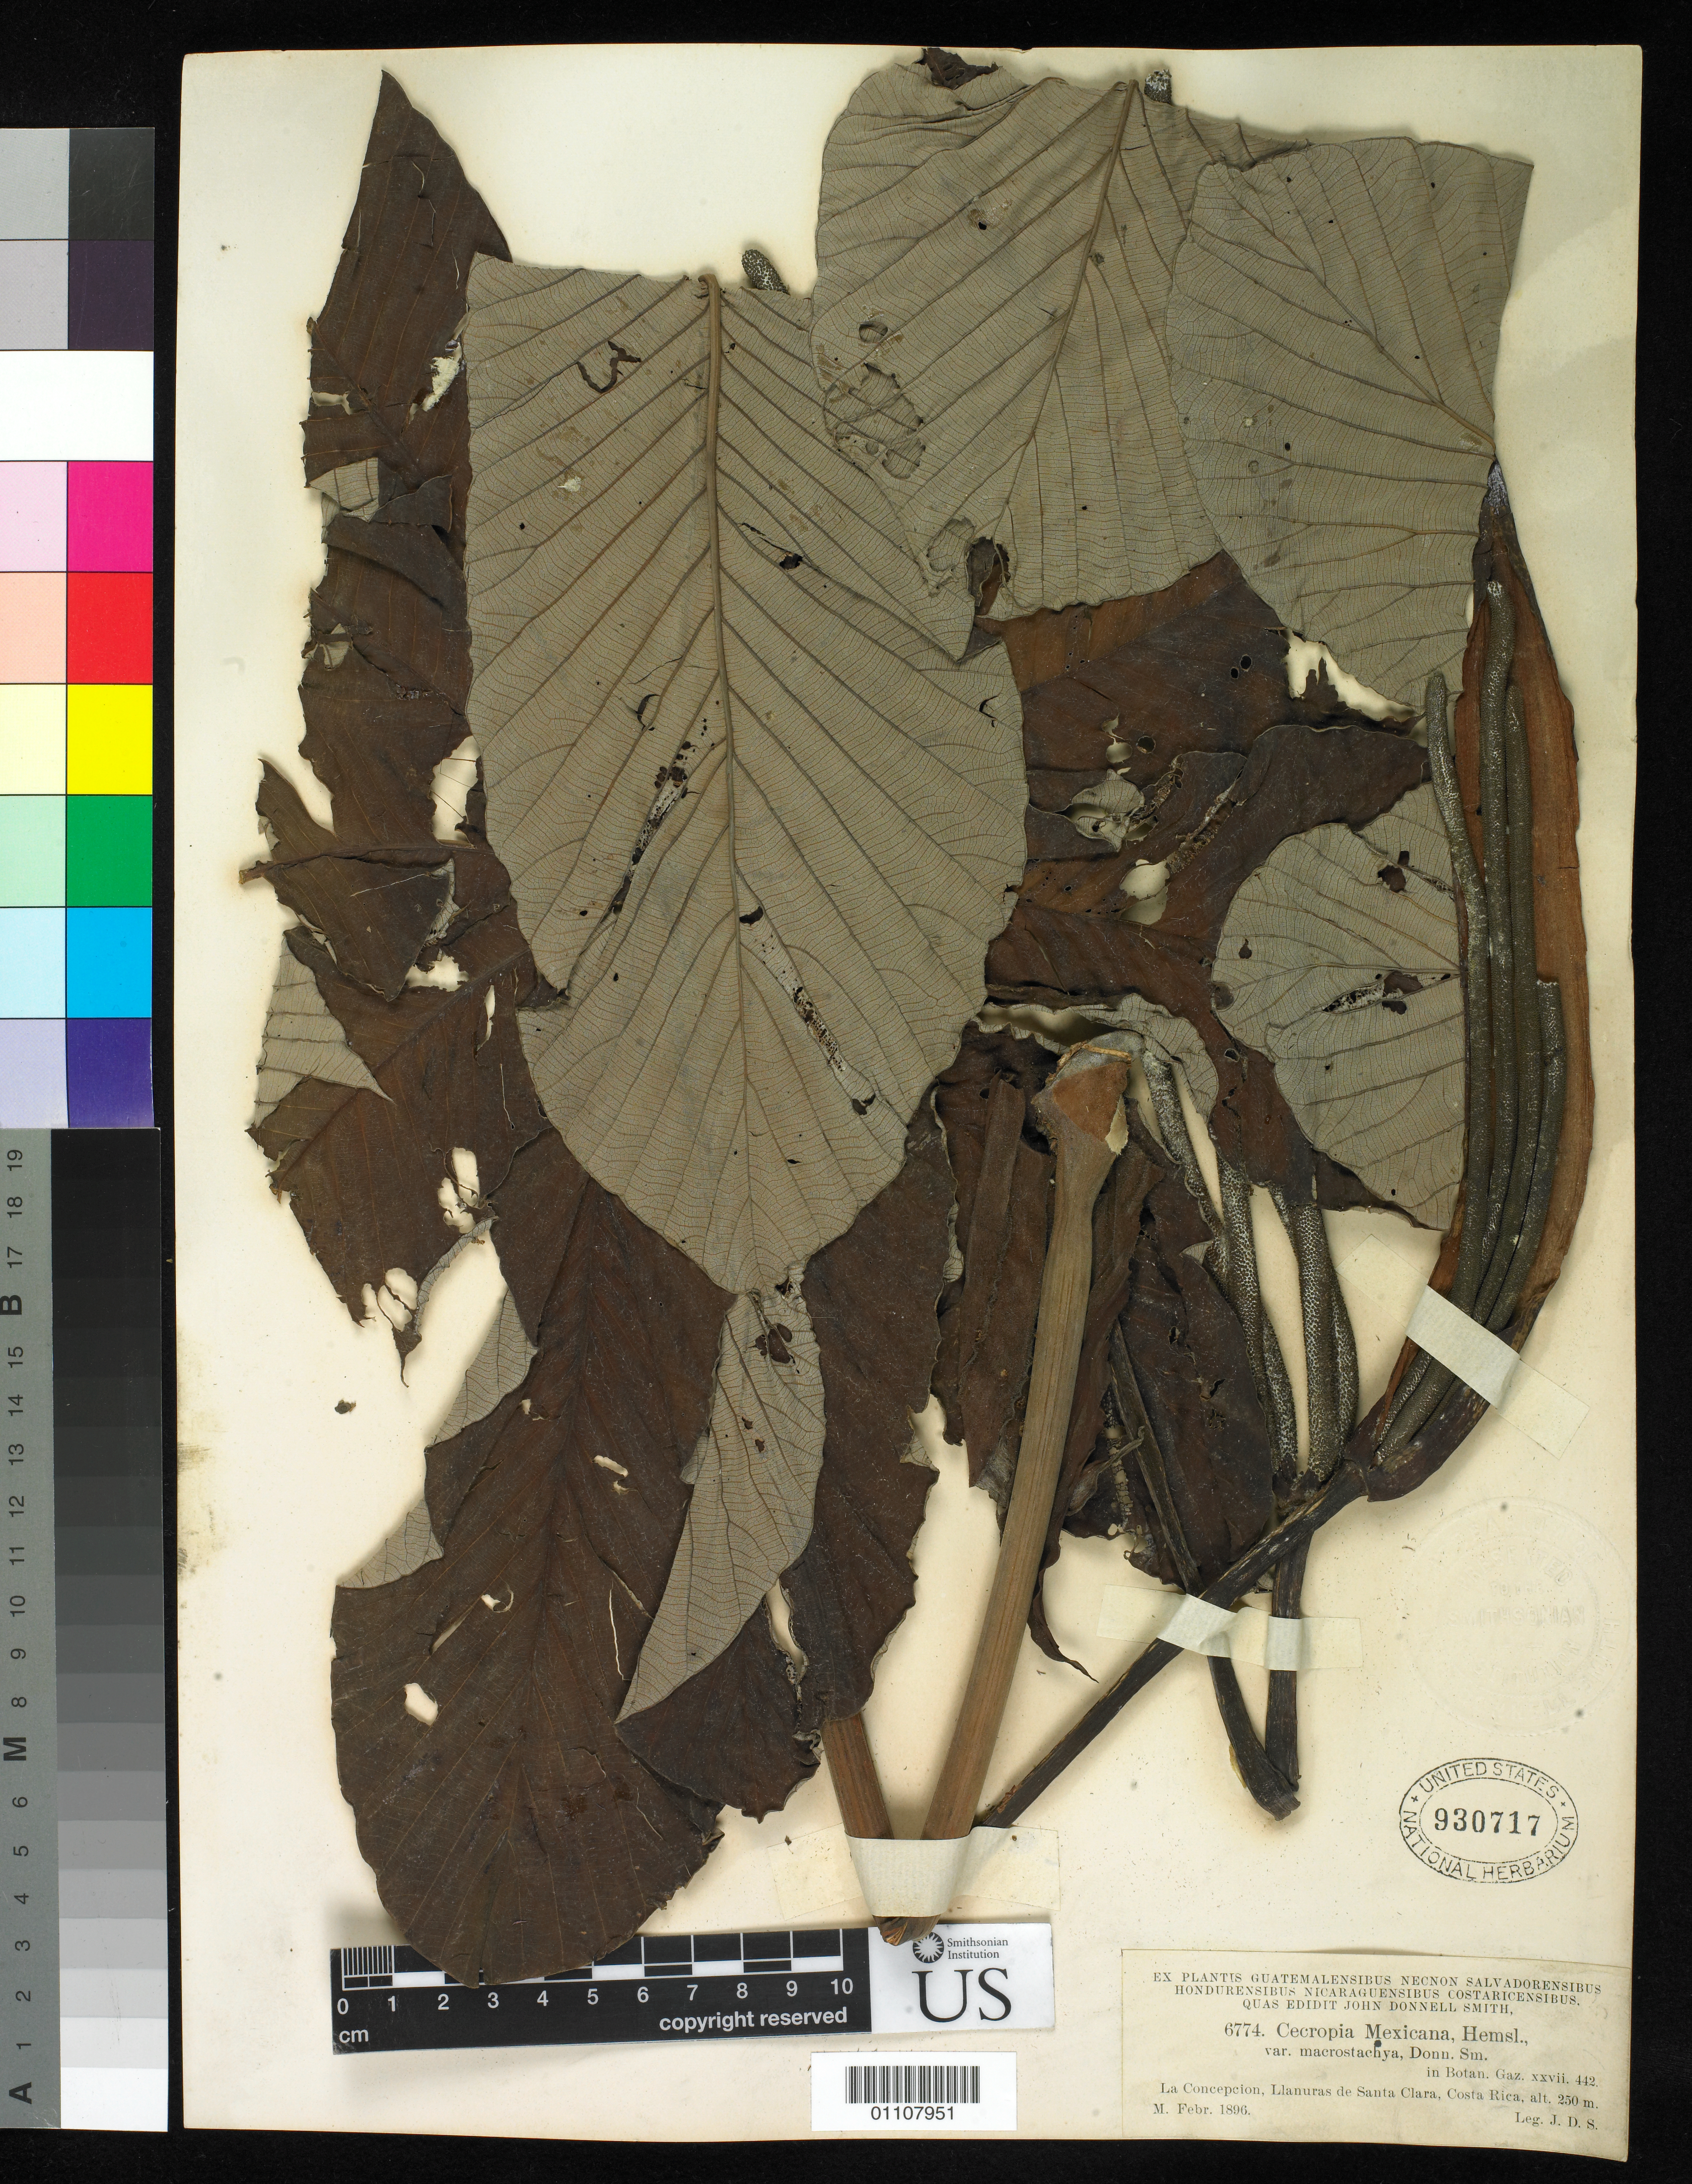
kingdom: Plantae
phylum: Tracheophyta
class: Magnoliopsida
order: Rosales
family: Urticaceae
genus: Cecropia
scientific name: Cecropia mexicana var. macrostachya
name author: Donn. Sm.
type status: Syntype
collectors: J. Donnell Smith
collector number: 6774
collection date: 1896-02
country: Costa Rica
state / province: Alajuela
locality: La Concepcion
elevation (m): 250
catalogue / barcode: US 930717